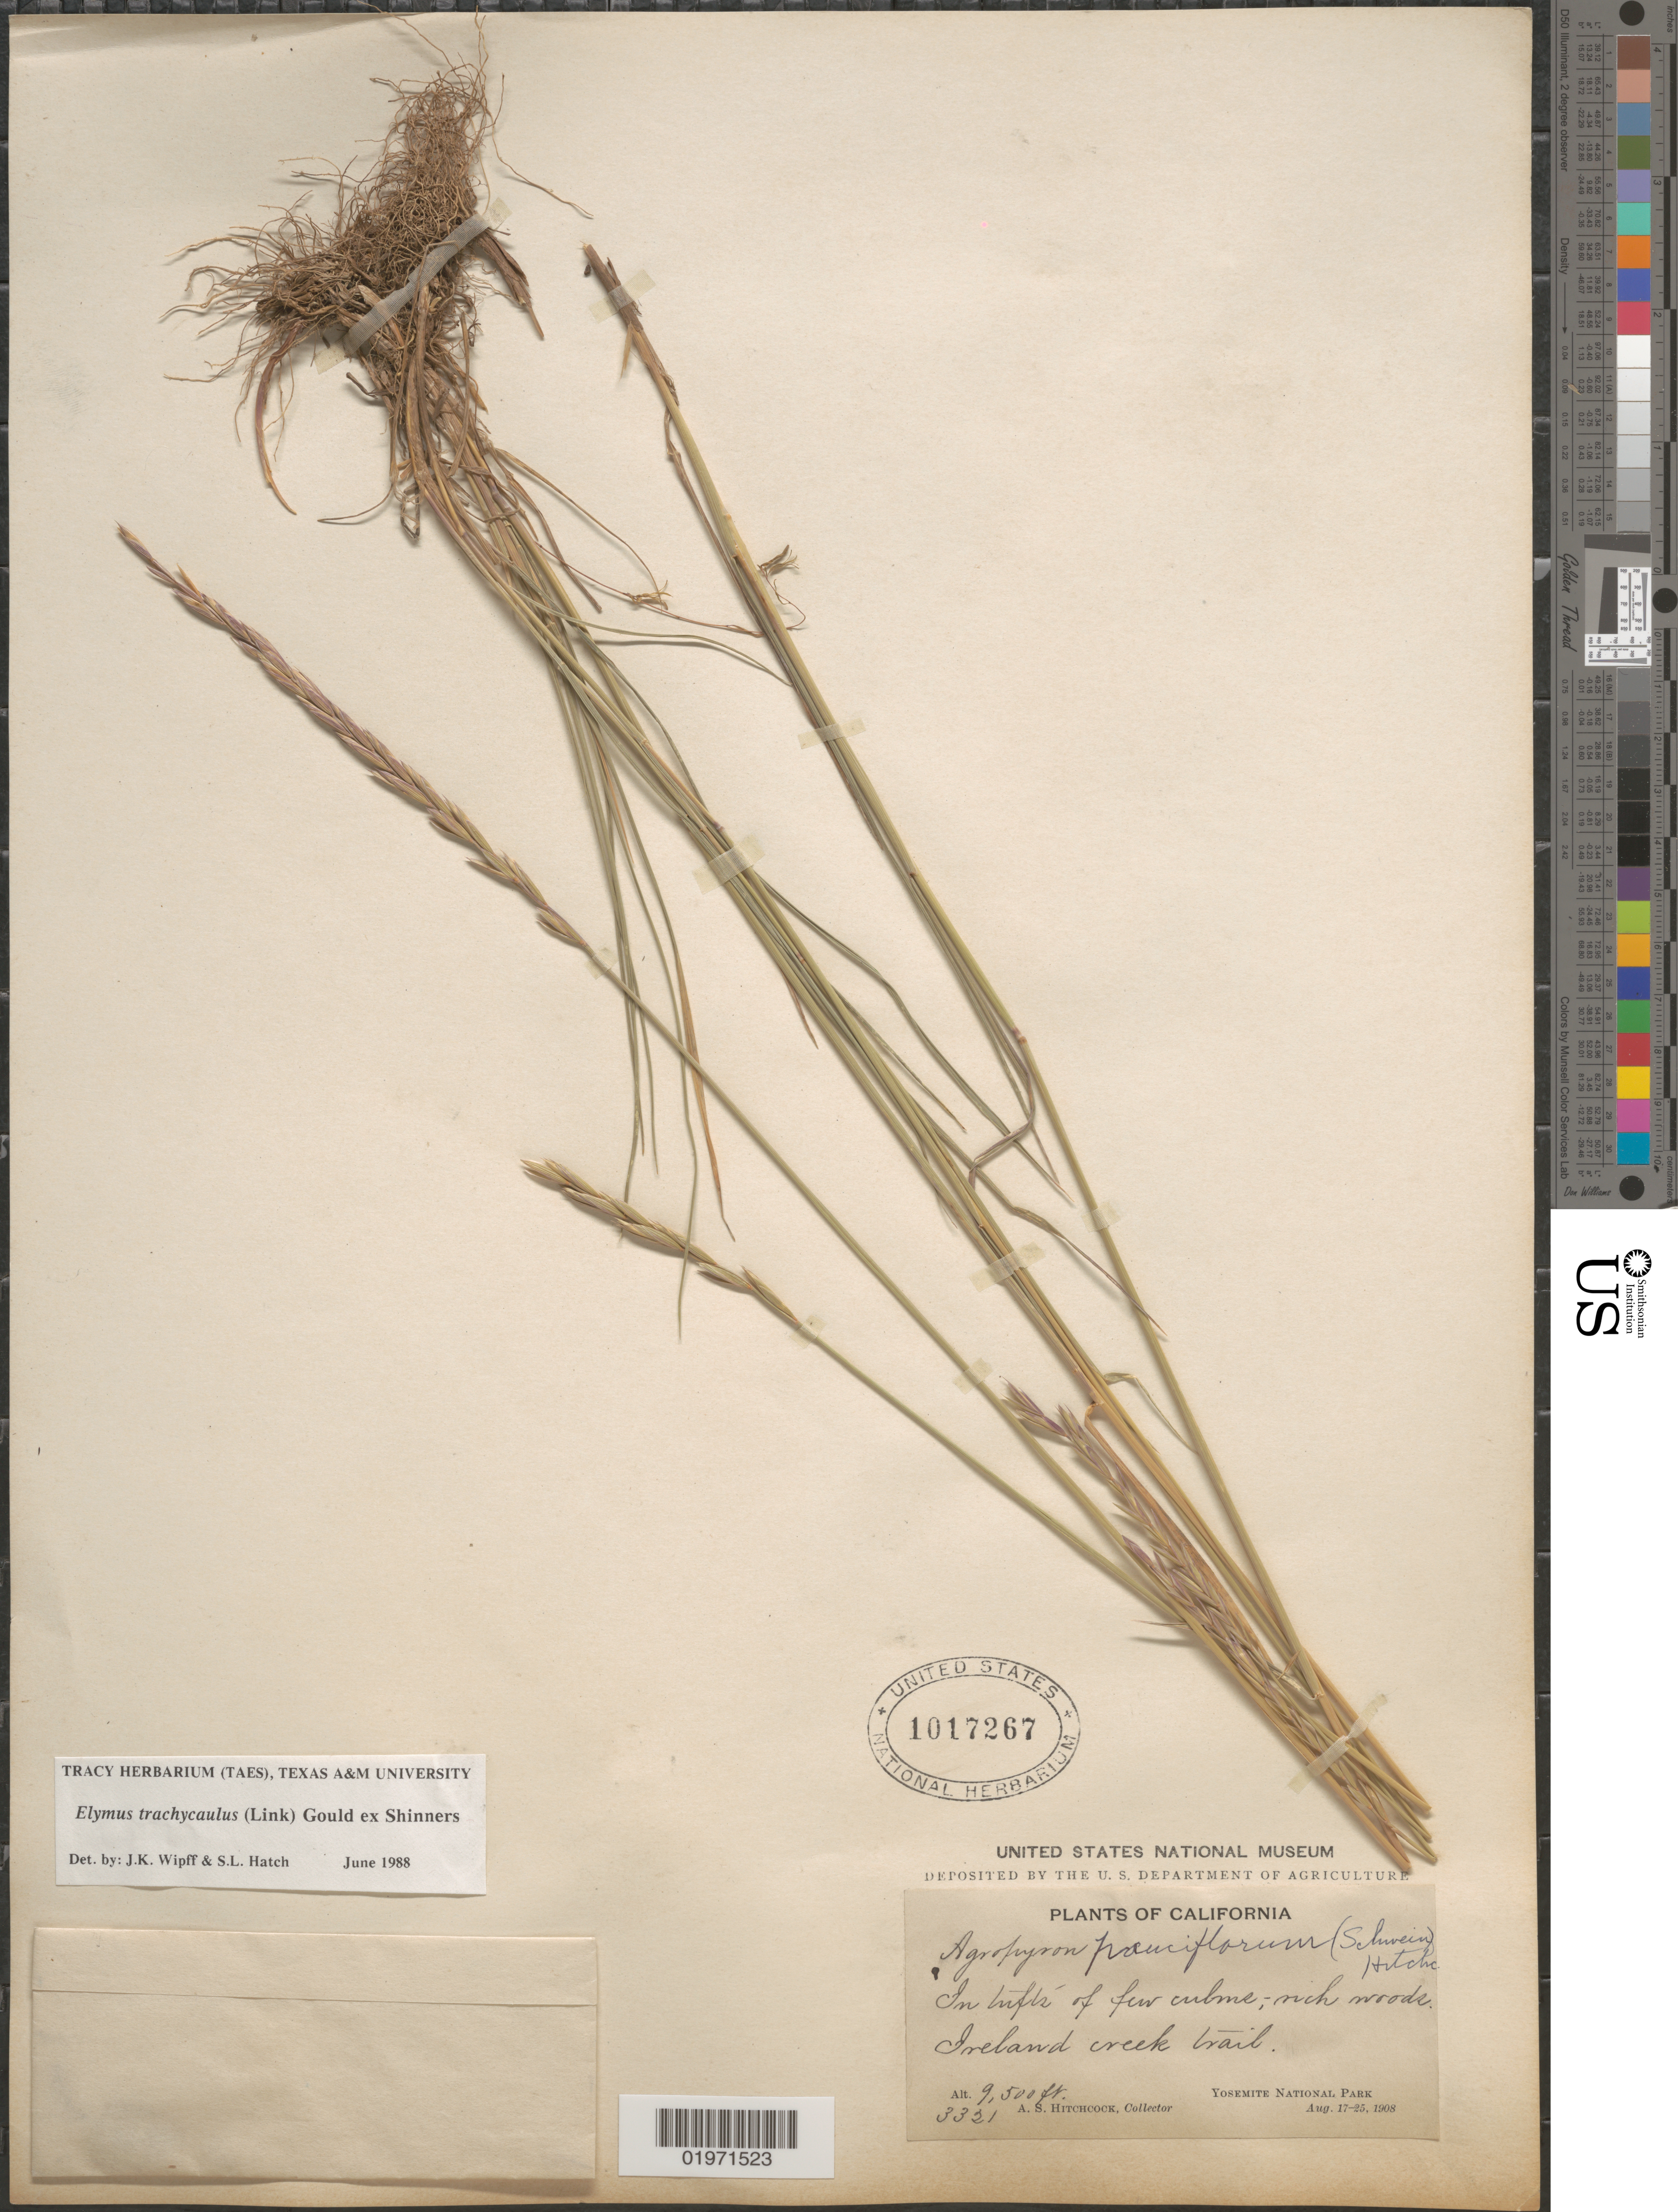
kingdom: Plantae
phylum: Tracheophyta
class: Liliopsida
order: Poales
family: Poaceae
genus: Elymus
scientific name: Elymus trachycaulus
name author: (Link) Gould ex Shinners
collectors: A. S. Hitchcock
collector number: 3321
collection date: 1908-08-17/1908-08-25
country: United States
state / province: California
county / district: Mariposa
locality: Ireland creek trail. Yosemite National Park.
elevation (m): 2896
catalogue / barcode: US 1017267